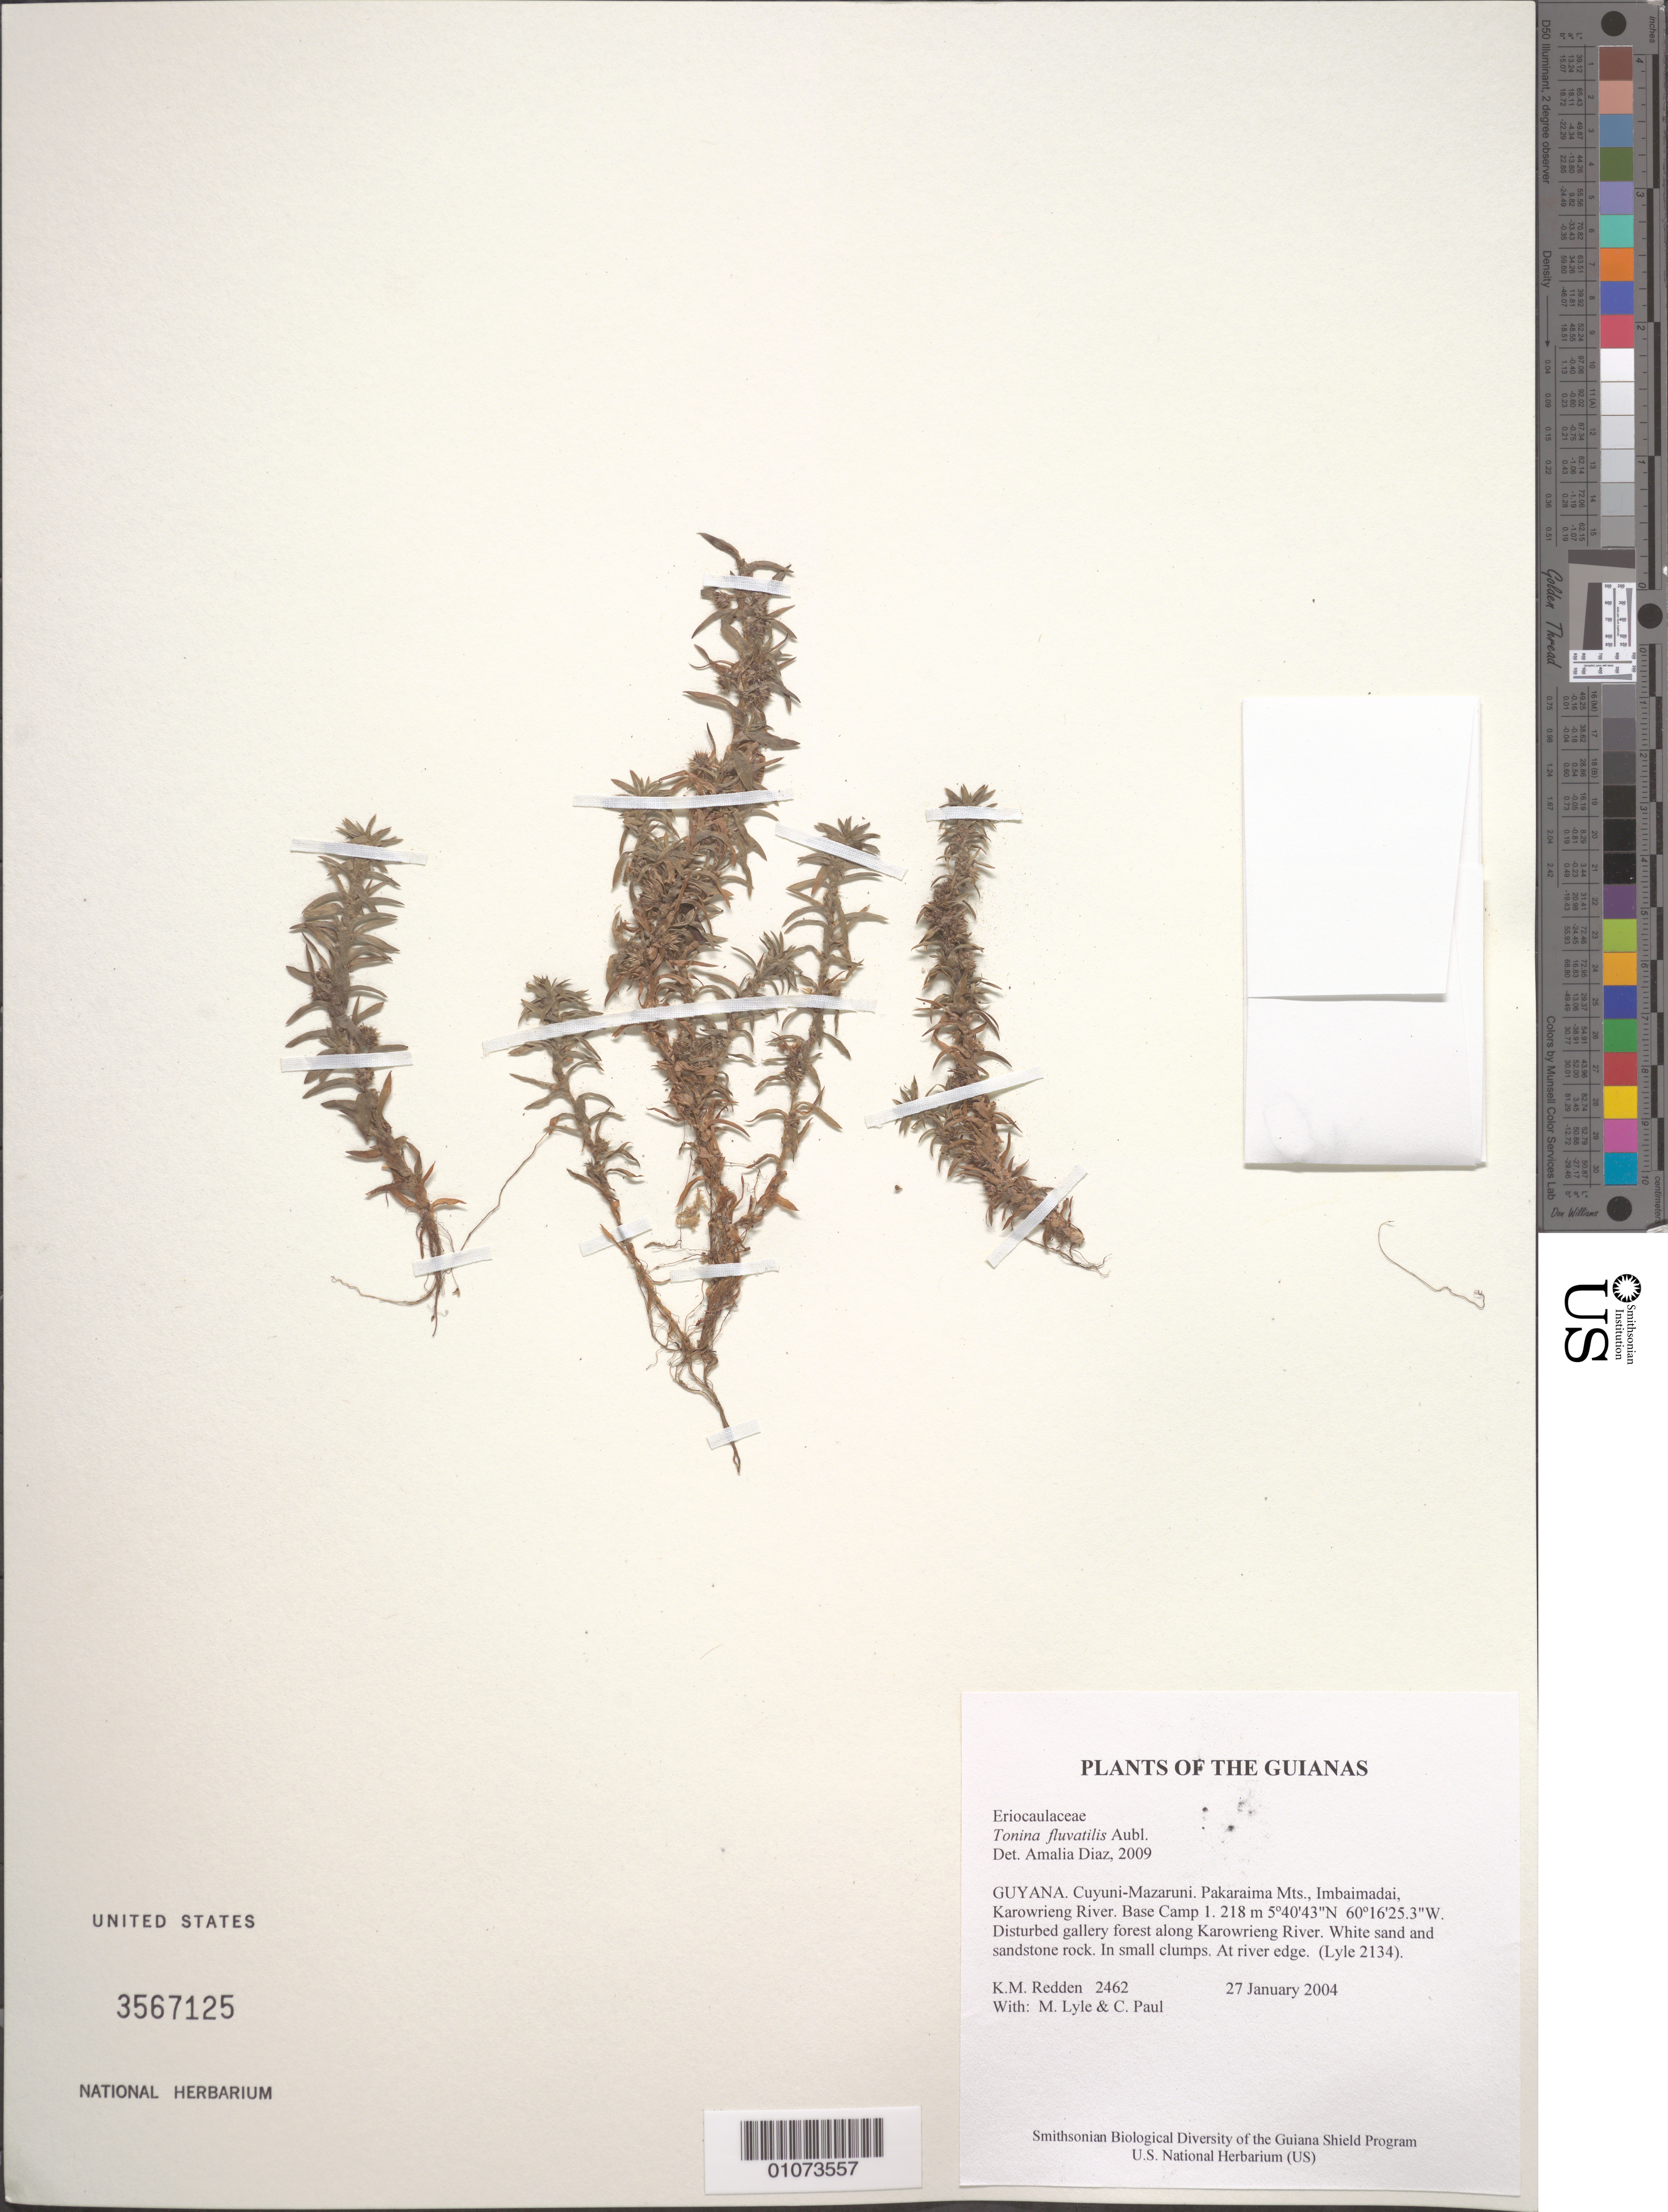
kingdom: Plantae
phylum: Tracheophyta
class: Liliopsida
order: Poales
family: Eriocaulaceae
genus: Tonina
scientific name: Tonina fluviatilis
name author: Aubl.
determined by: Diaz, Amalia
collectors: K. M. Redden, M. Lyle & C. Paul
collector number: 2462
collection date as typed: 27 January 2004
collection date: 2004-01-27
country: Guyana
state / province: Cuyuni-Mazaruni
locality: Pakaraima Mts., Imbaimadai, Karowrieng River. Base Camp 1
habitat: Disturbed gallery forest along Karowrieng River. White sand and sandstone rock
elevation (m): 218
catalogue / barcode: US 3567125